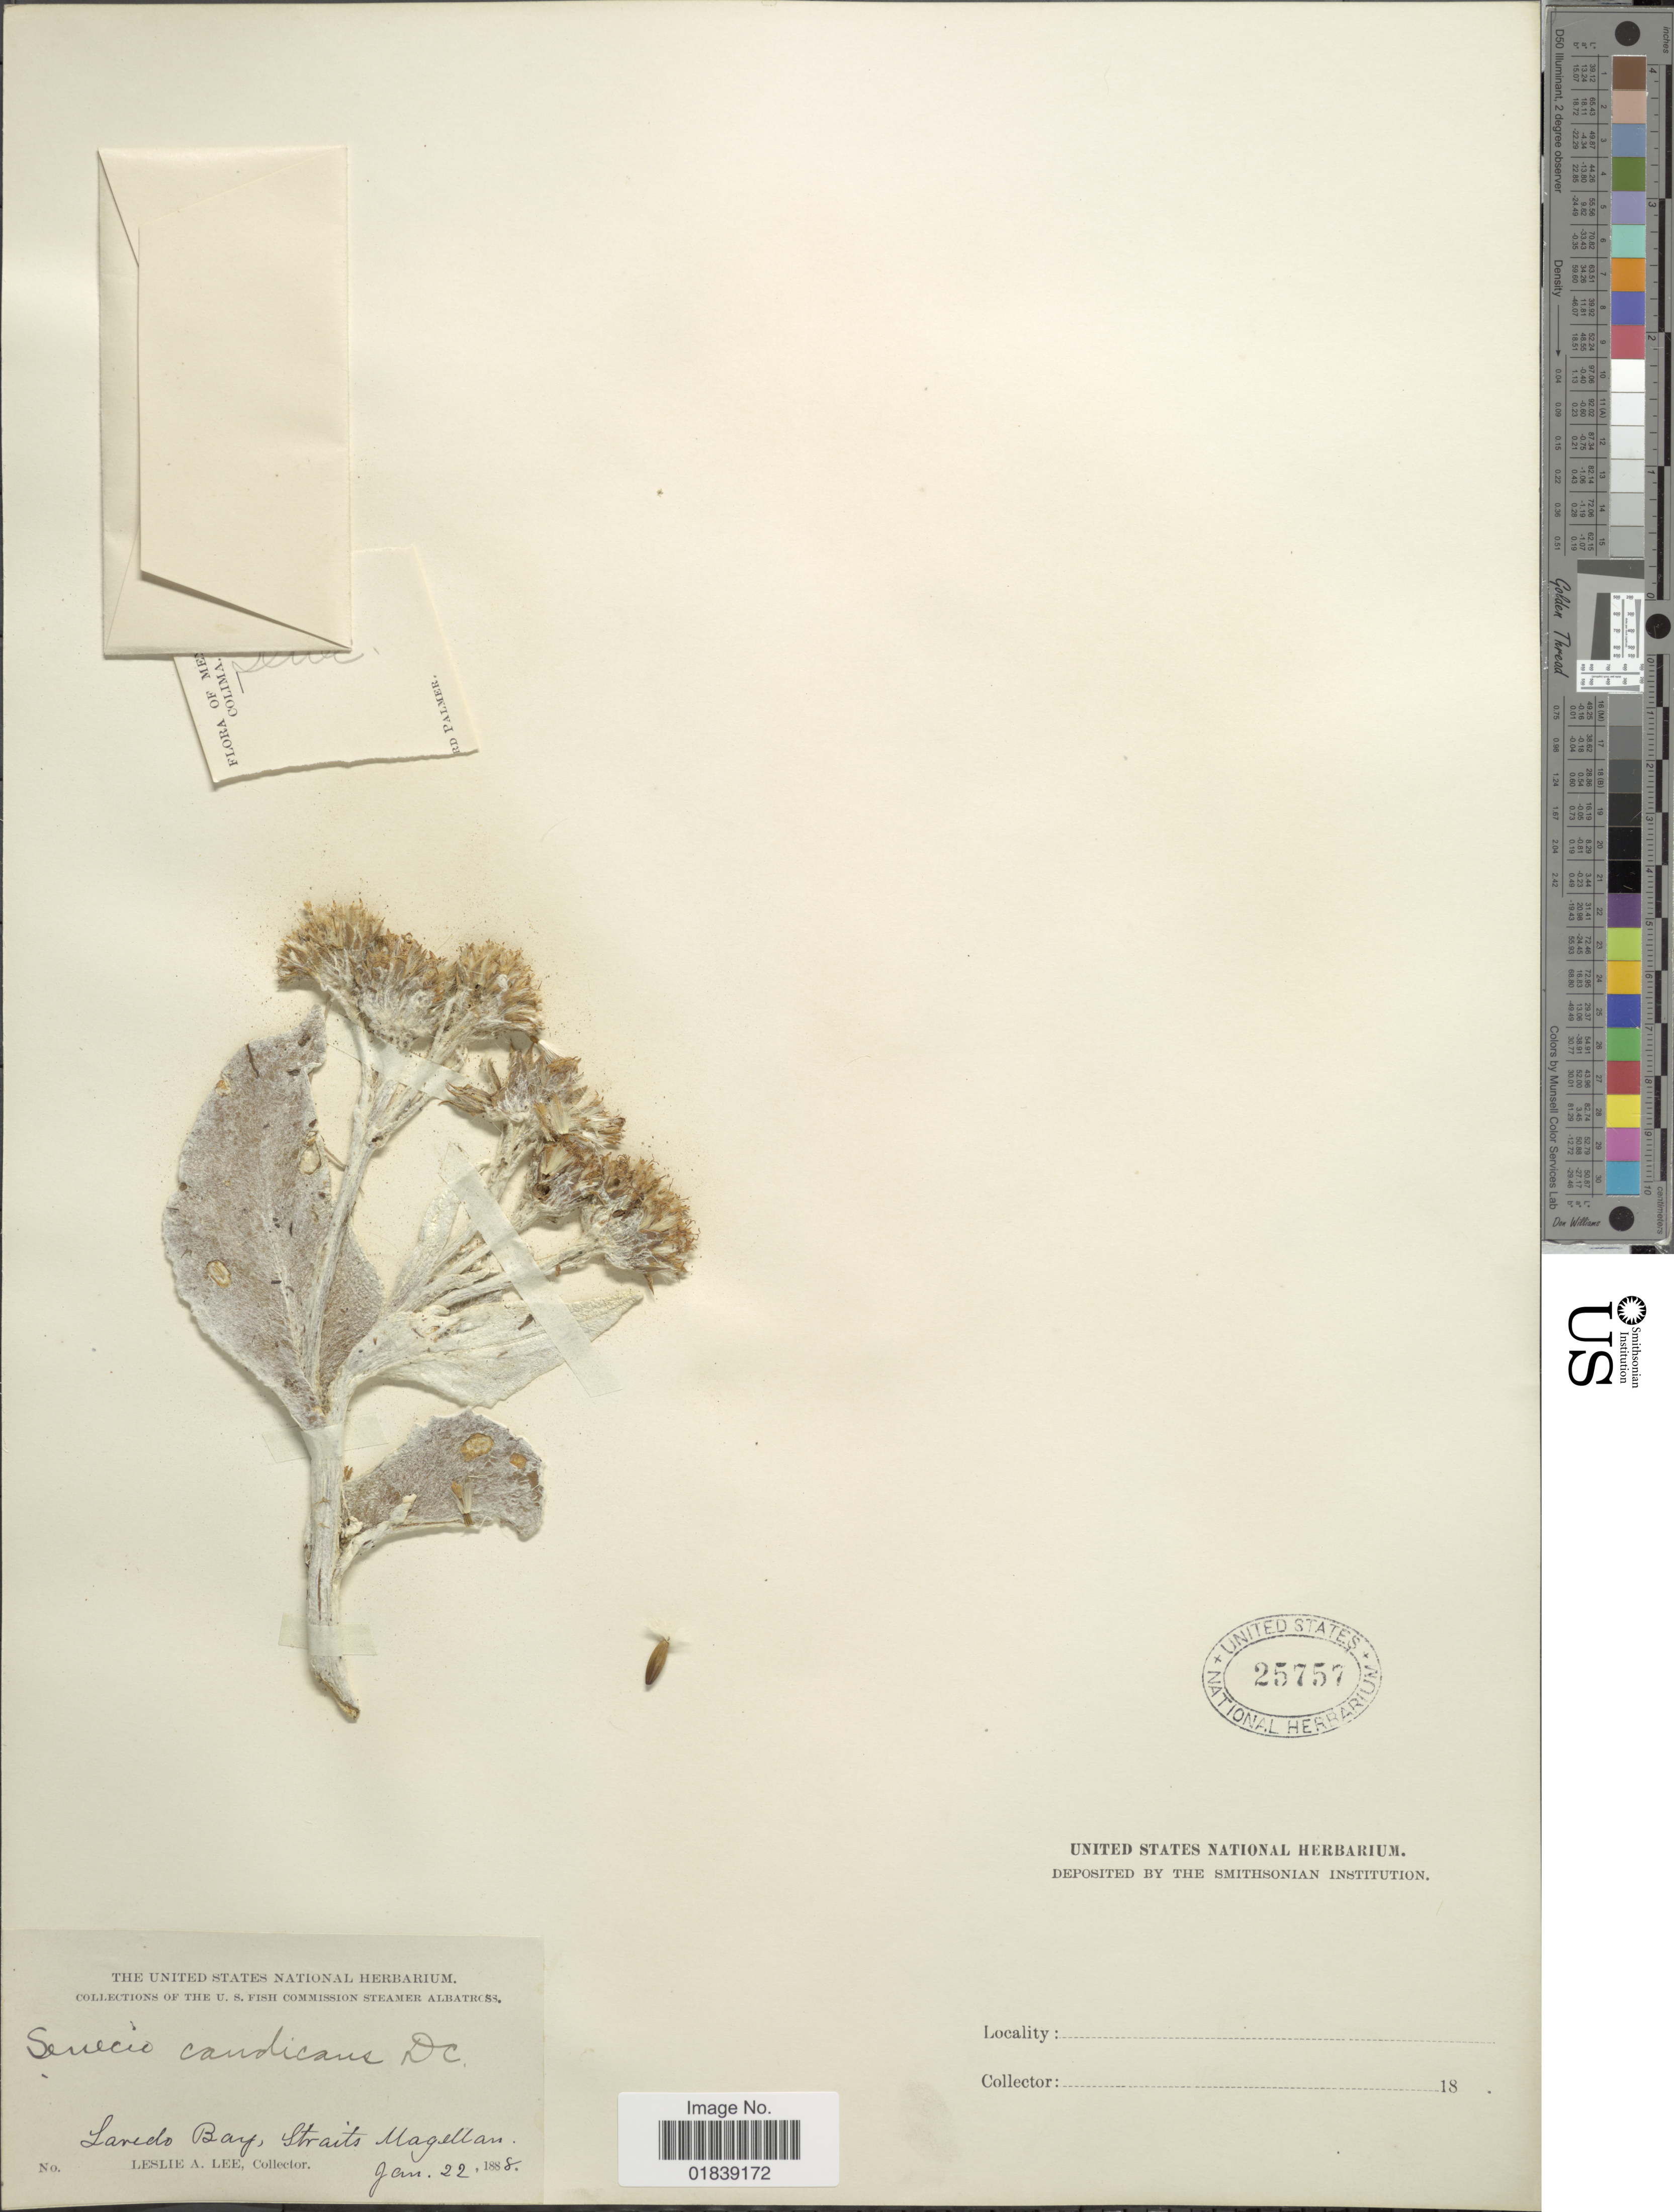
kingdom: Plantae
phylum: Tracheophyta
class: Magnoliopsida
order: Asterales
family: Asteraceae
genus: Senecio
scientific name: Senecio candidans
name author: DC.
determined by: Salomon, Luciana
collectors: L. Lee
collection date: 1888-01-22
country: Chile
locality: Laredo Bay, Straits Magellan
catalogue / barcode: US 25757